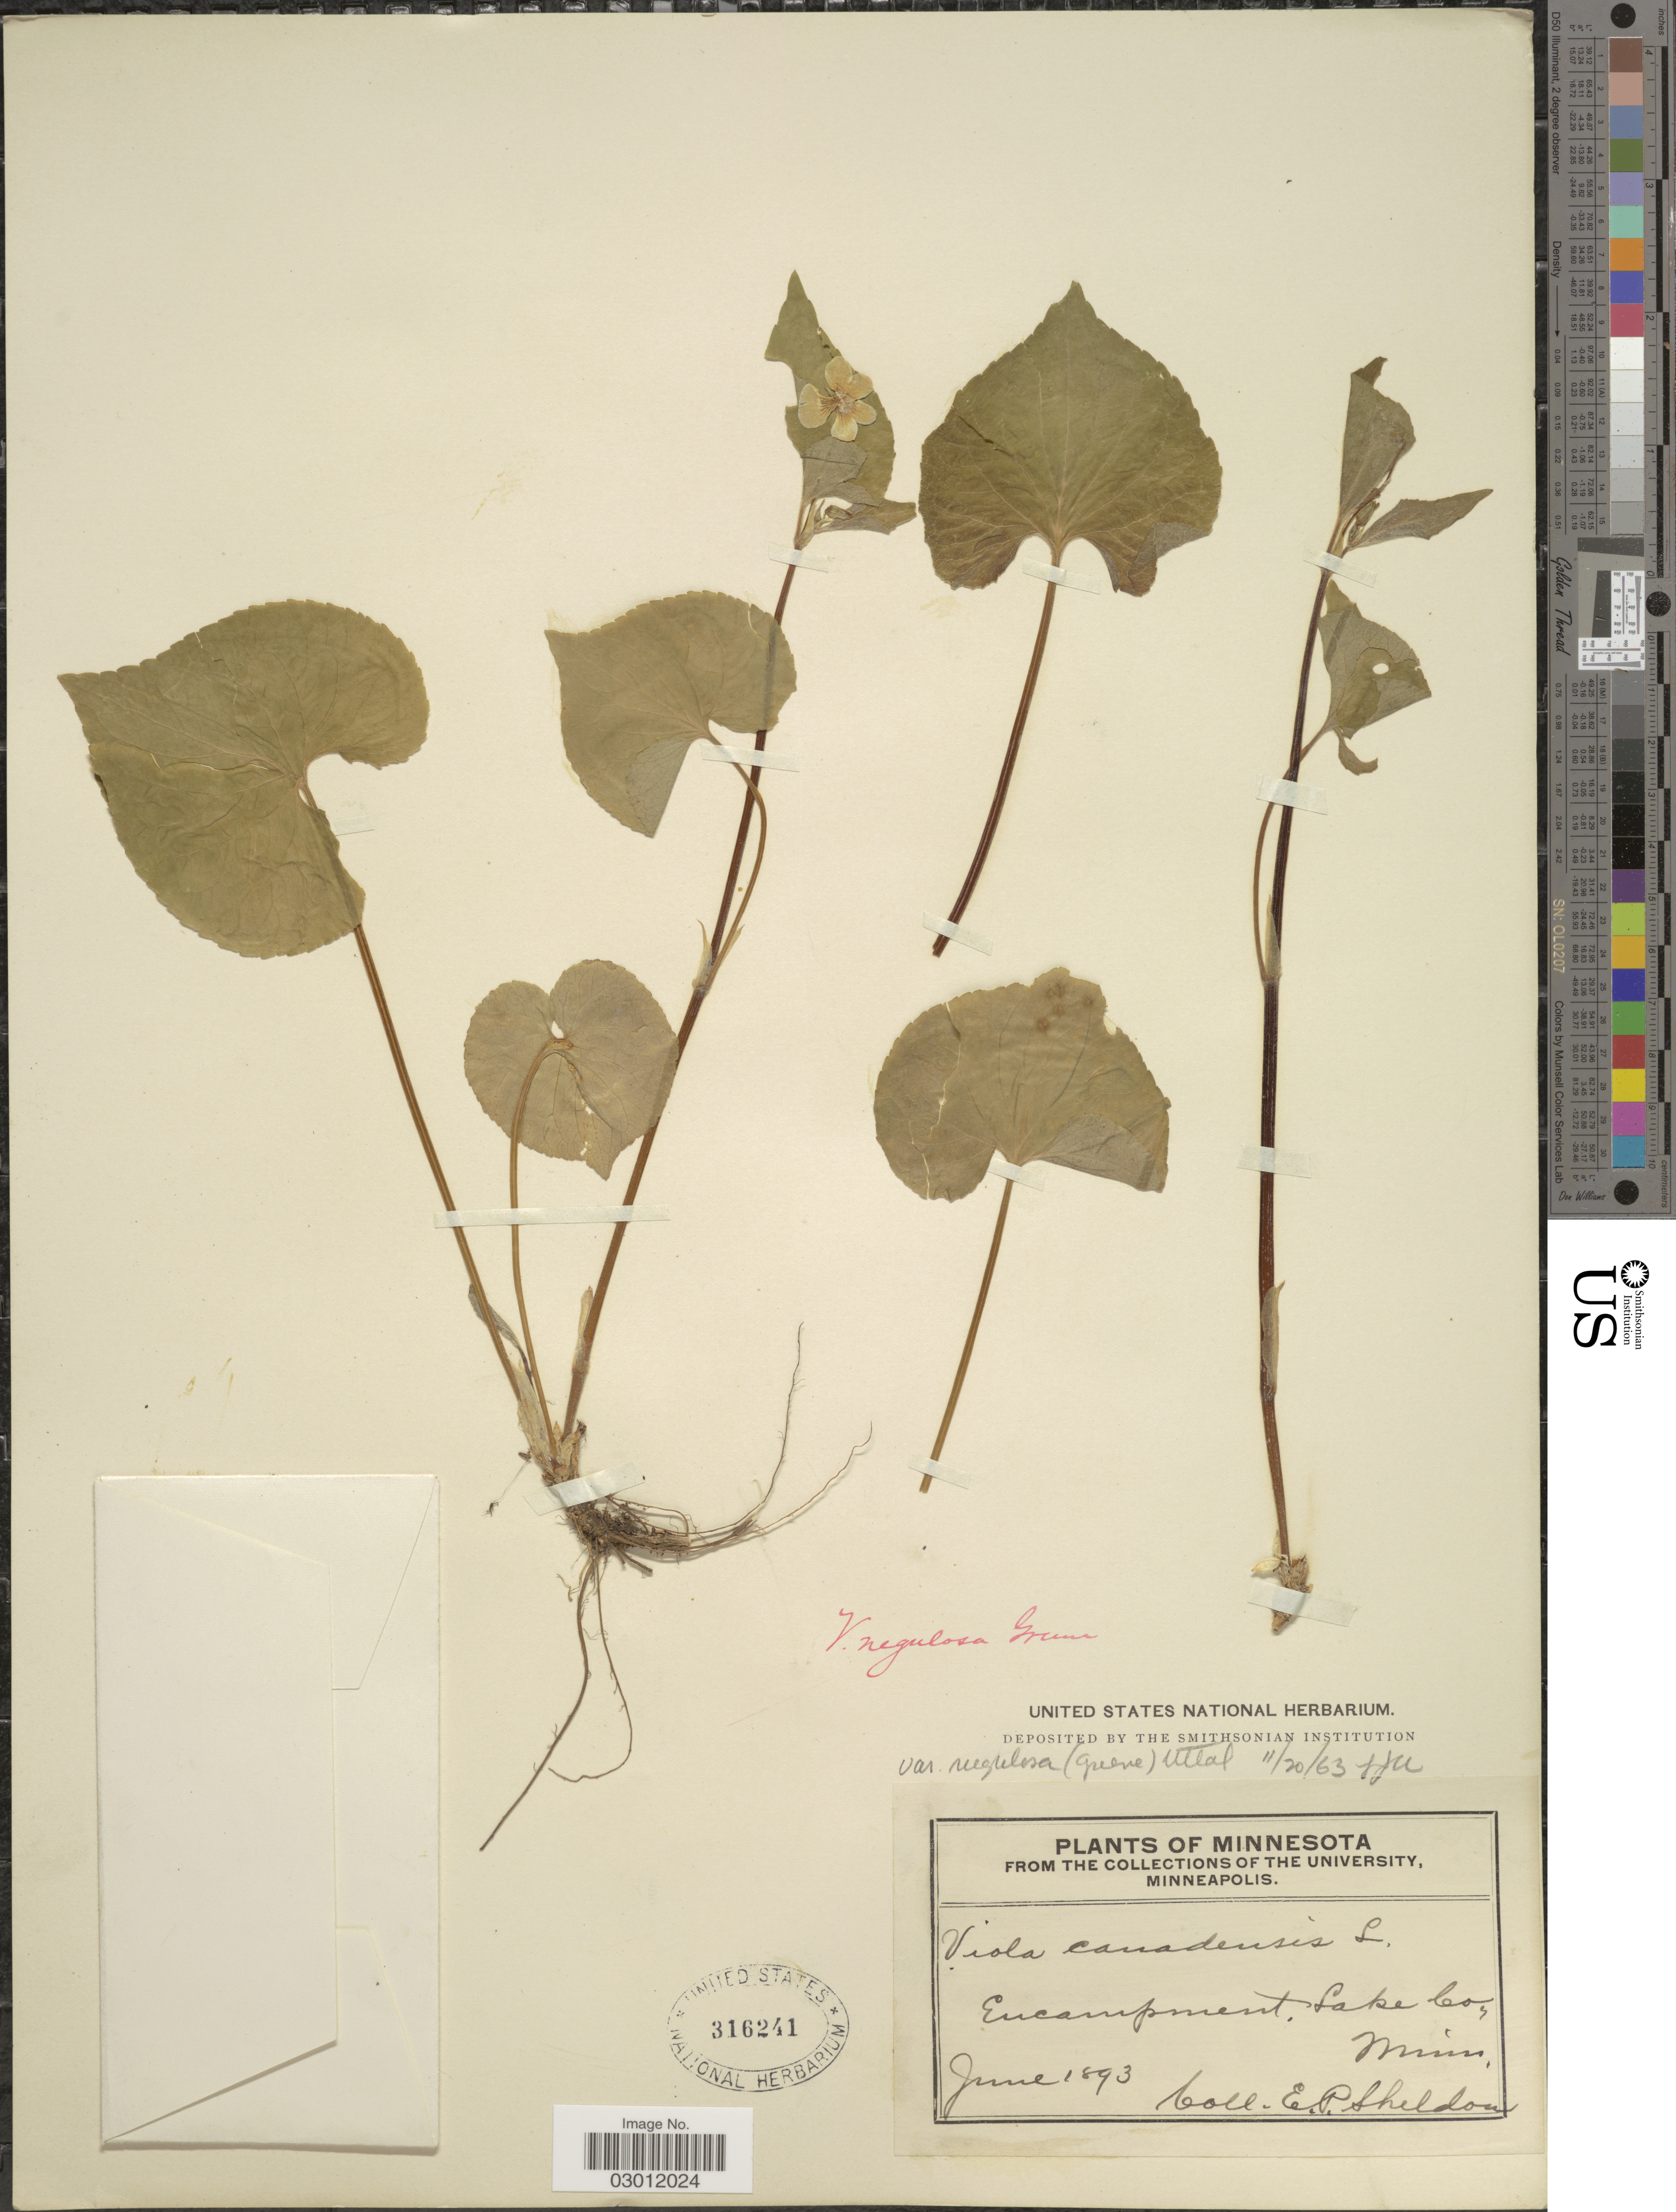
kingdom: Plantae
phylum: Tracheophyta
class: Magnoliopsida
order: Malpighiales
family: Violaceae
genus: Viola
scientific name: Viola canadensis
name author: L.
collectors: E. P. Sheldon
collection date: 1893-06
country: United States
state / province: Minnesota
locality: Encampment, Lake Co., Minn.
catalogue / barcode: US 316241